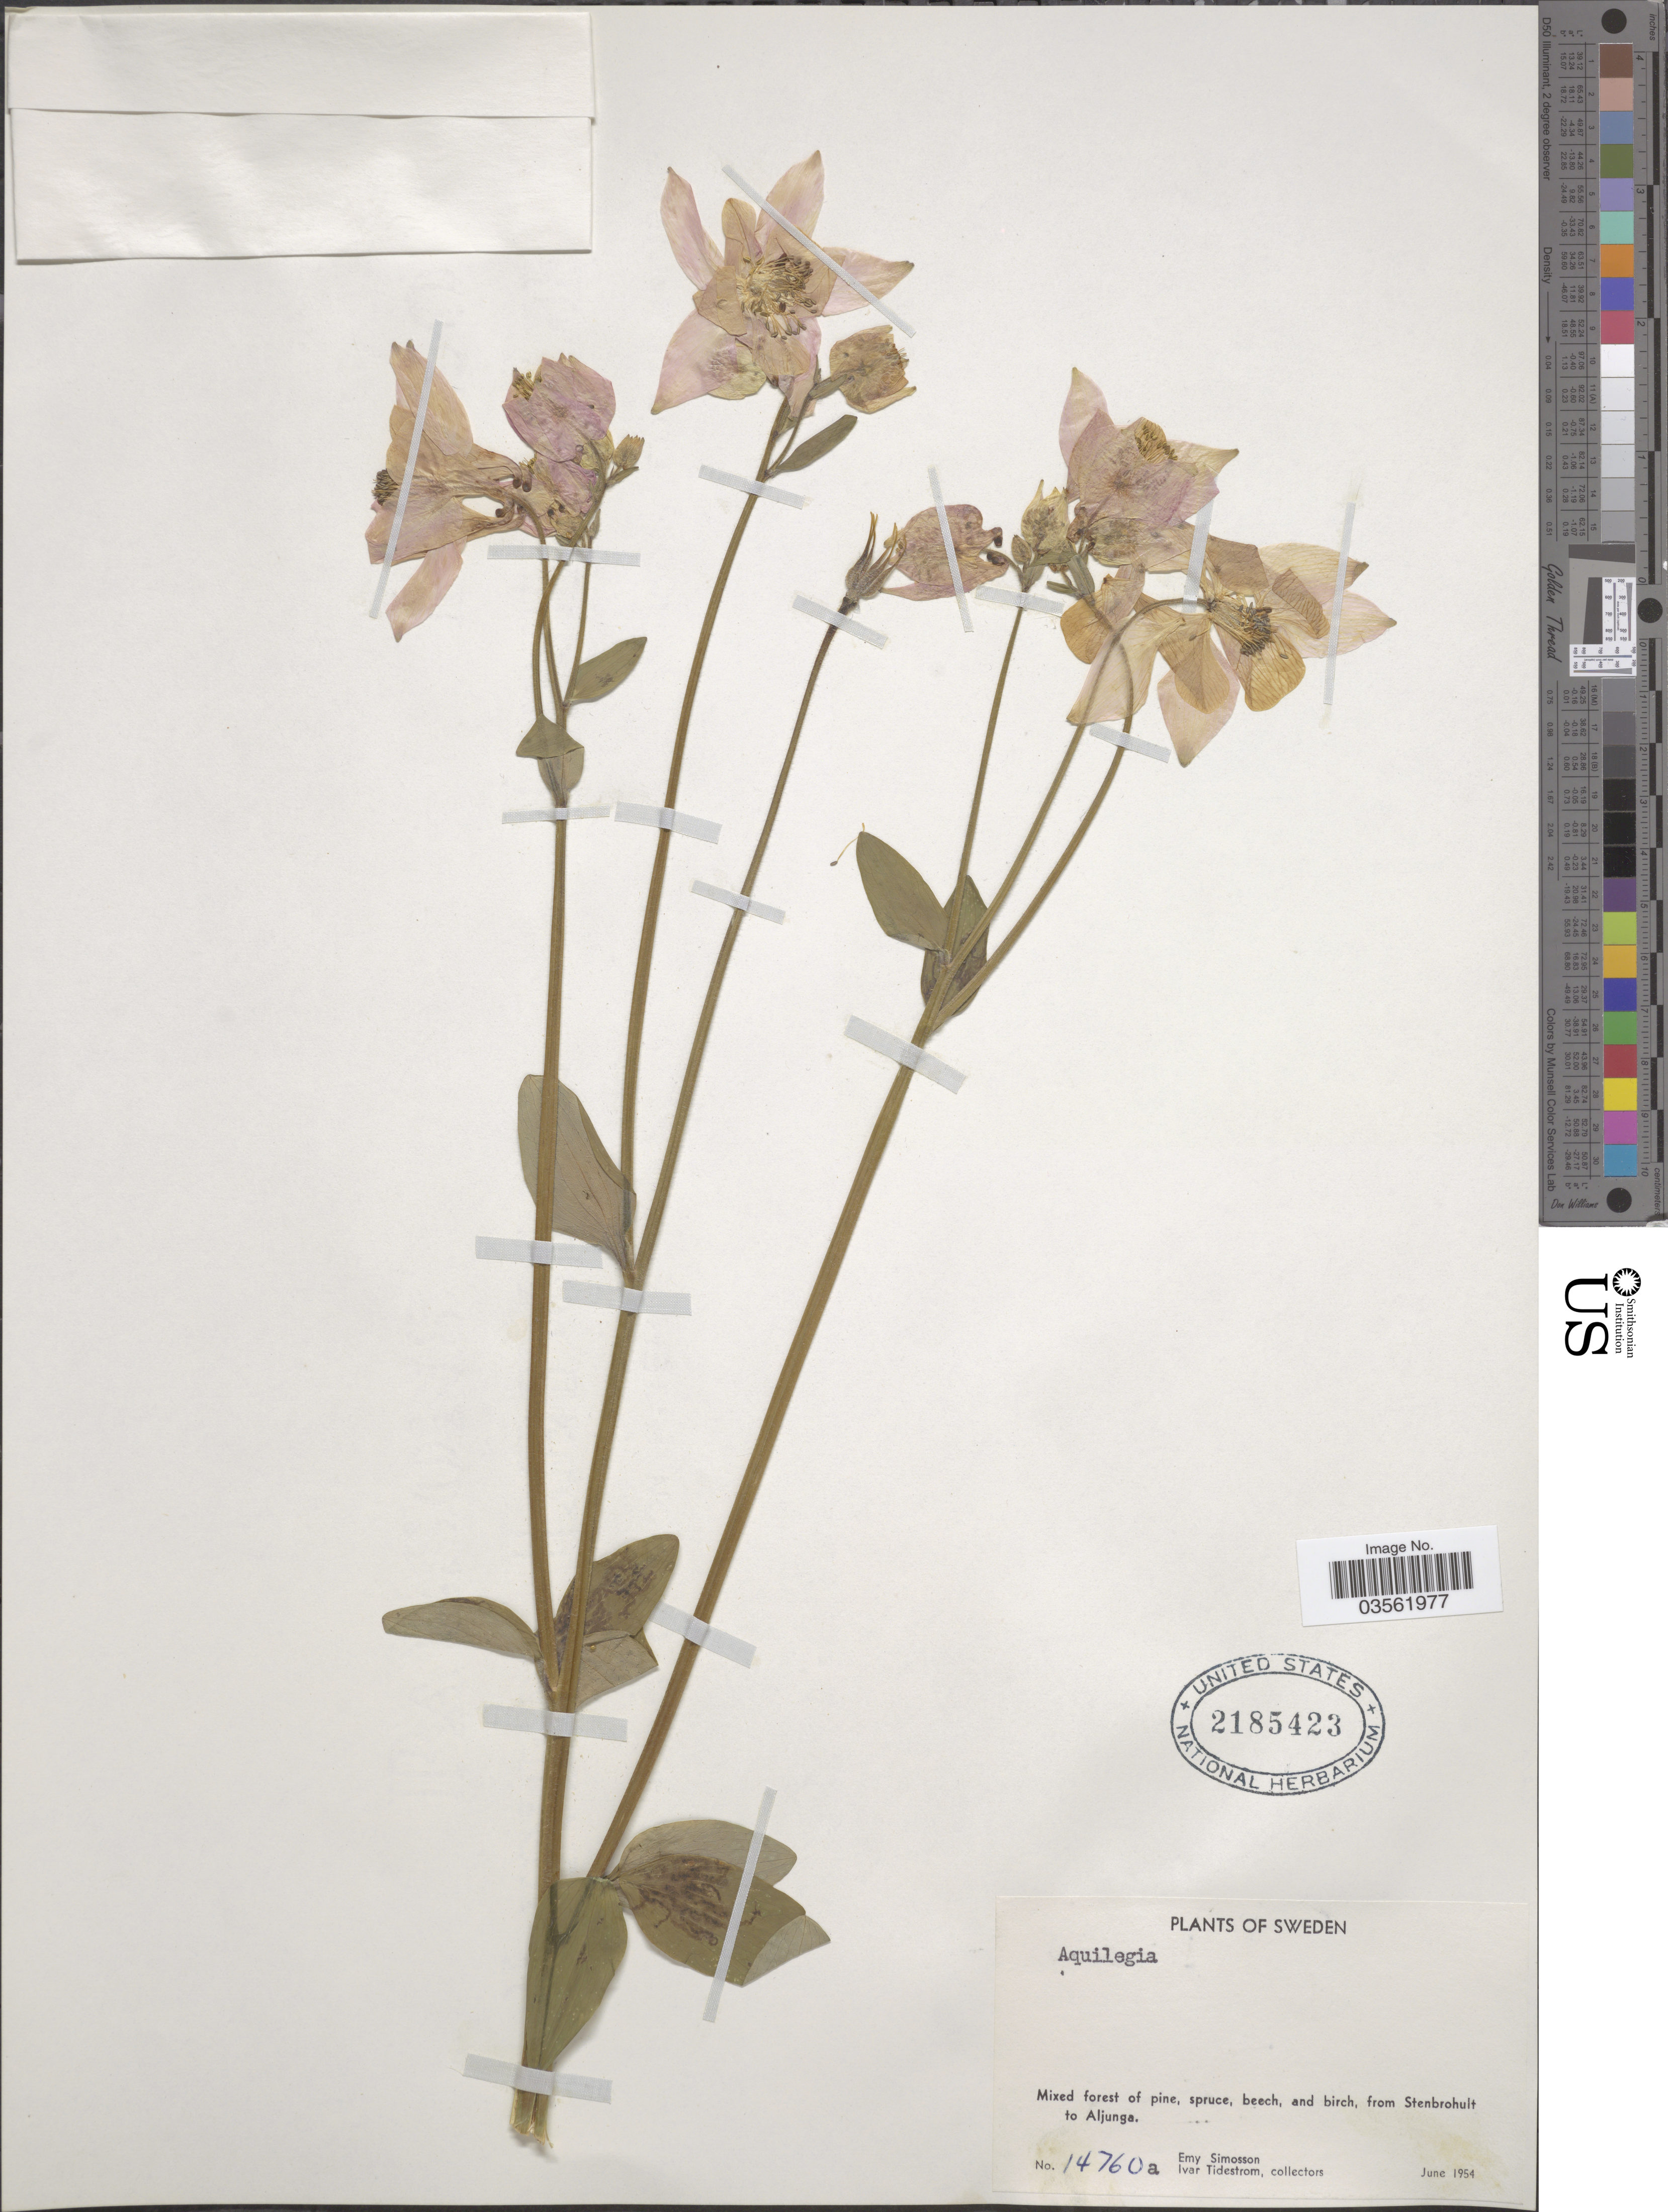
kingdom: Plantae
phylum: Tracheophyta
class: Magnoliopsida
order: Ranunculales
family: Ranunculaceae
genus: Aquilegia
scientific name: Aquilegia sp.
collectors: E. Simosson & I. F. Tidestrom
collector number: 14760a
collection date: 1954-06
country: Sweden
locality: Mixed forest of pine, spruce, beech, and birch, from Stenbrohult to Aljunga.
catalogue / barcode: US 2185423